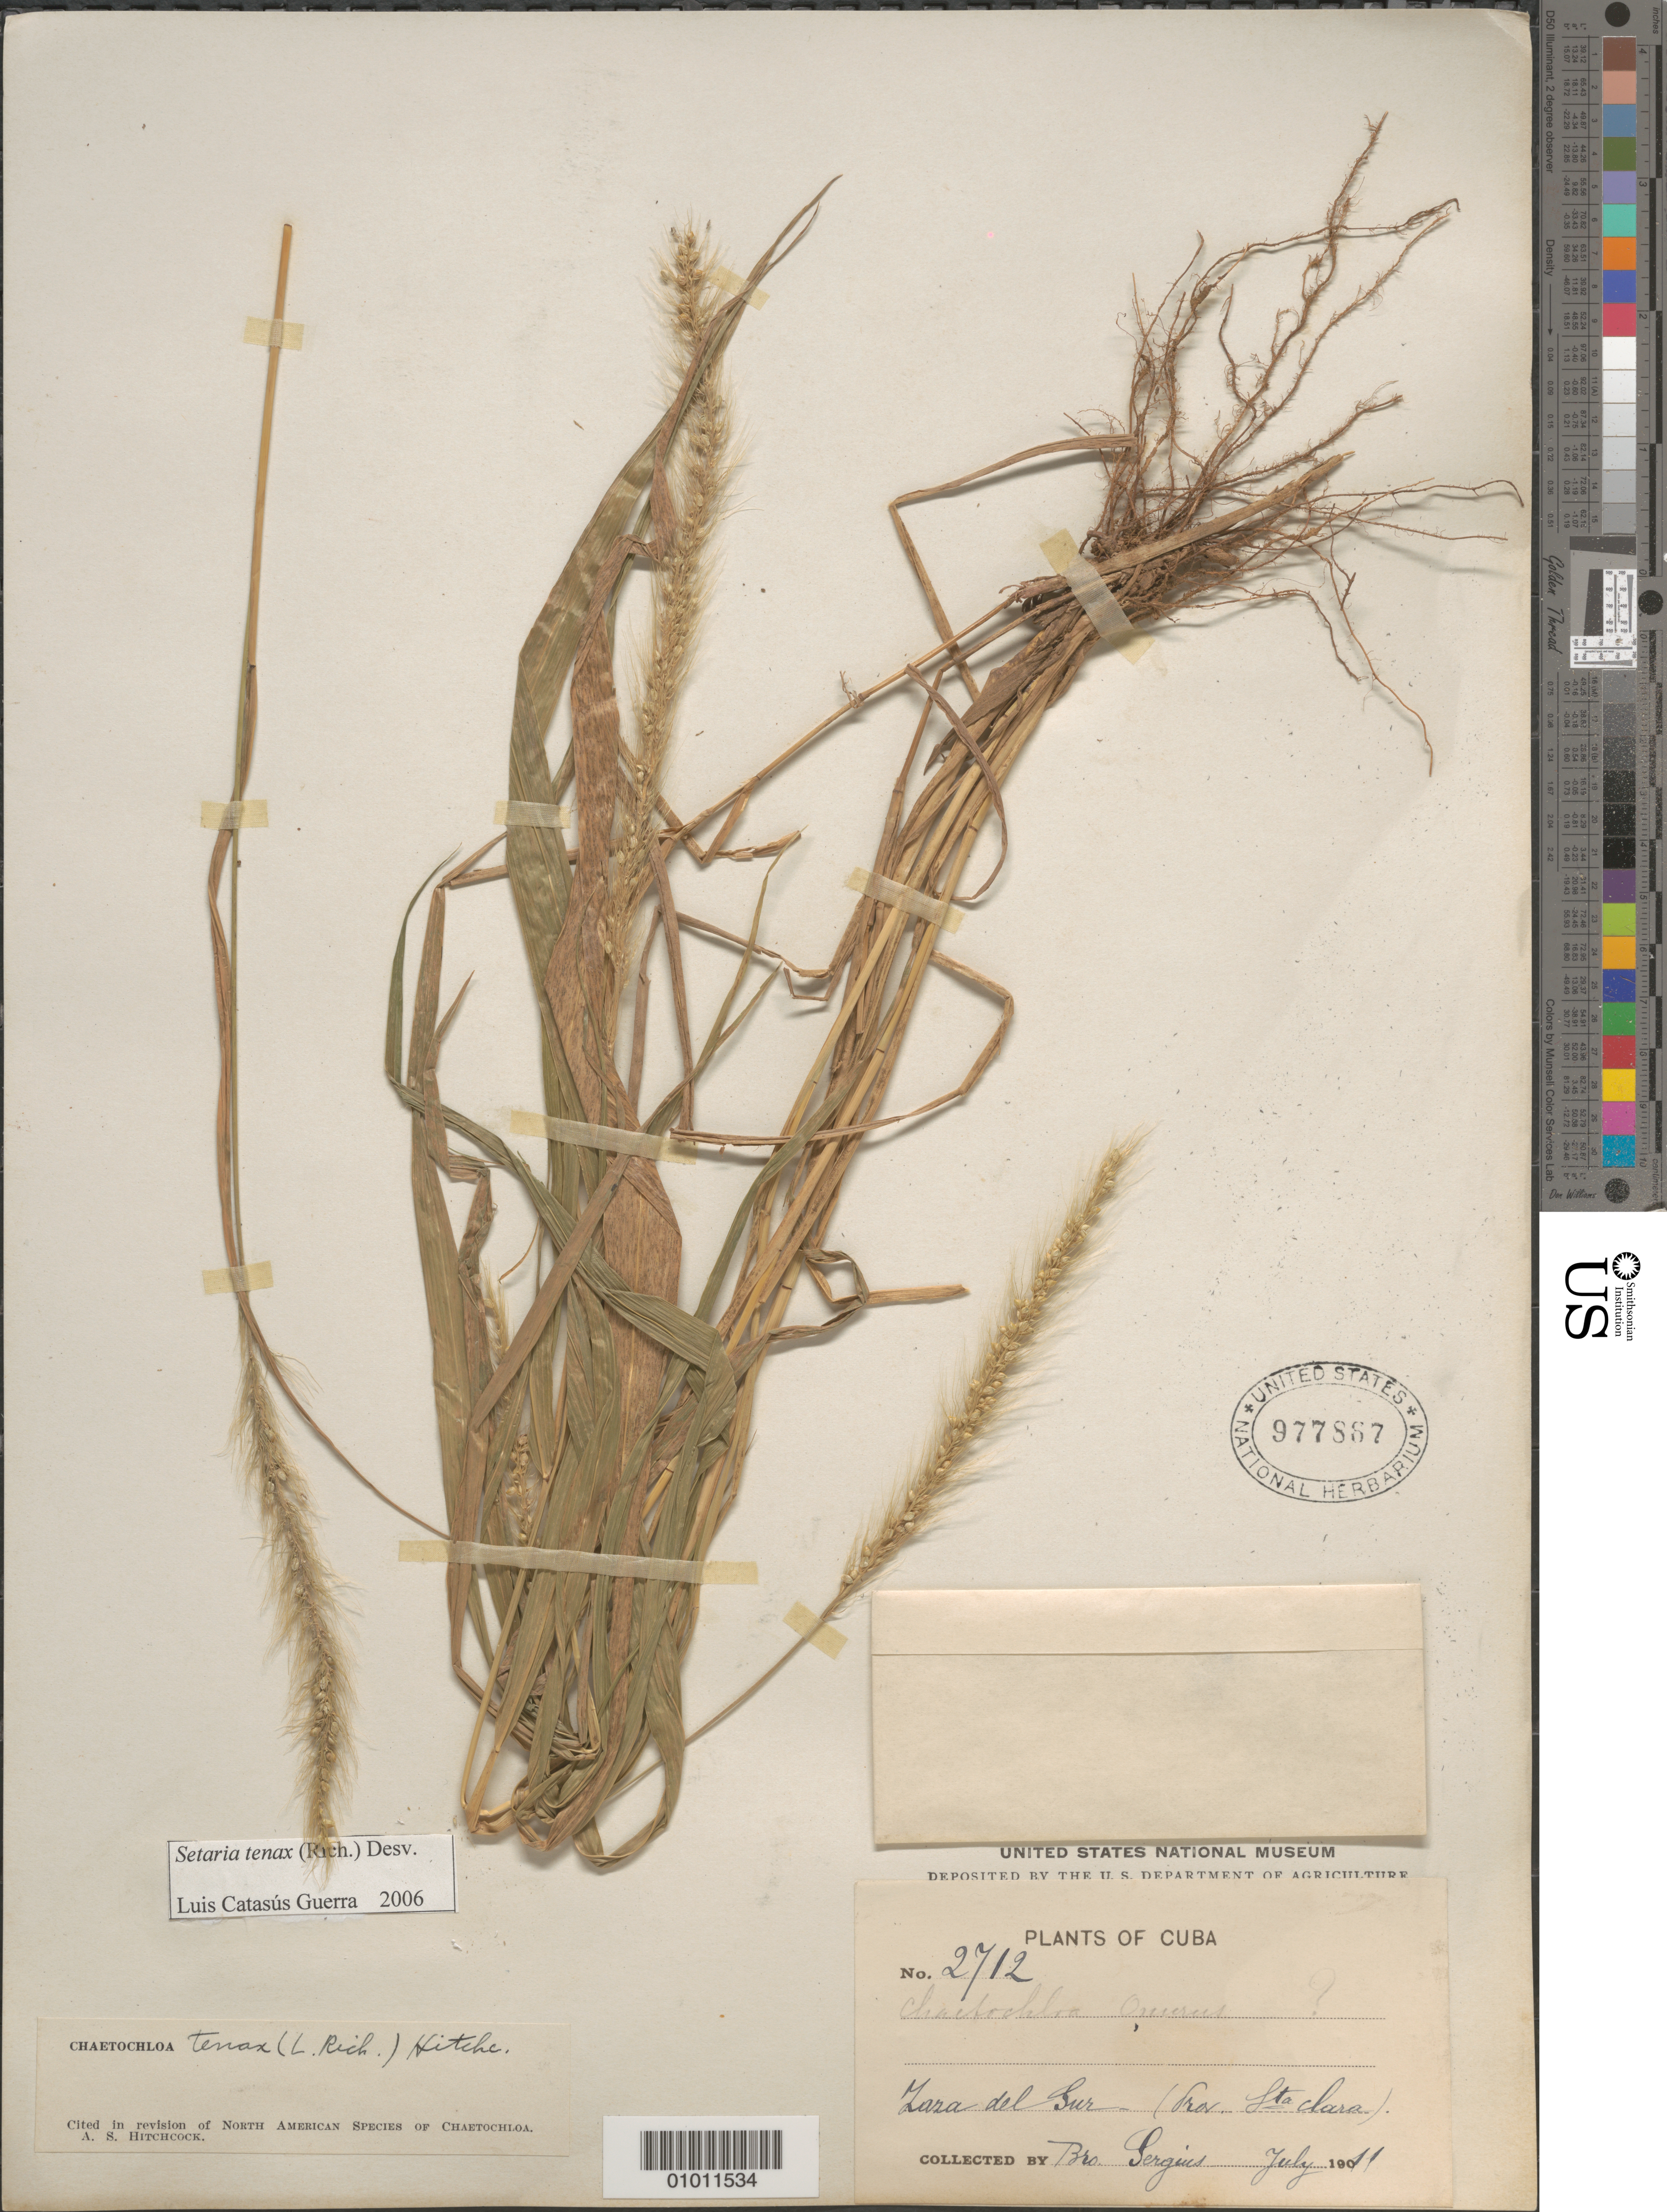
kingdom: Plantae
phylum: Tracheophyta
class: Liliopsida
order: Poales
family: Poaceae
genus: Setaria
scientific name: Setaria tenax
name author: (Rich.) Desv.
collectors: Sergios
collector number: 2712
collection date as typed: Jul 1911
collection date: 1911-07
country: Cuba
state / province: Villa Clara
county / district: Santa Clara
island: Cuba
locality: Tara del Sur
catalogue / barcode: US 977867